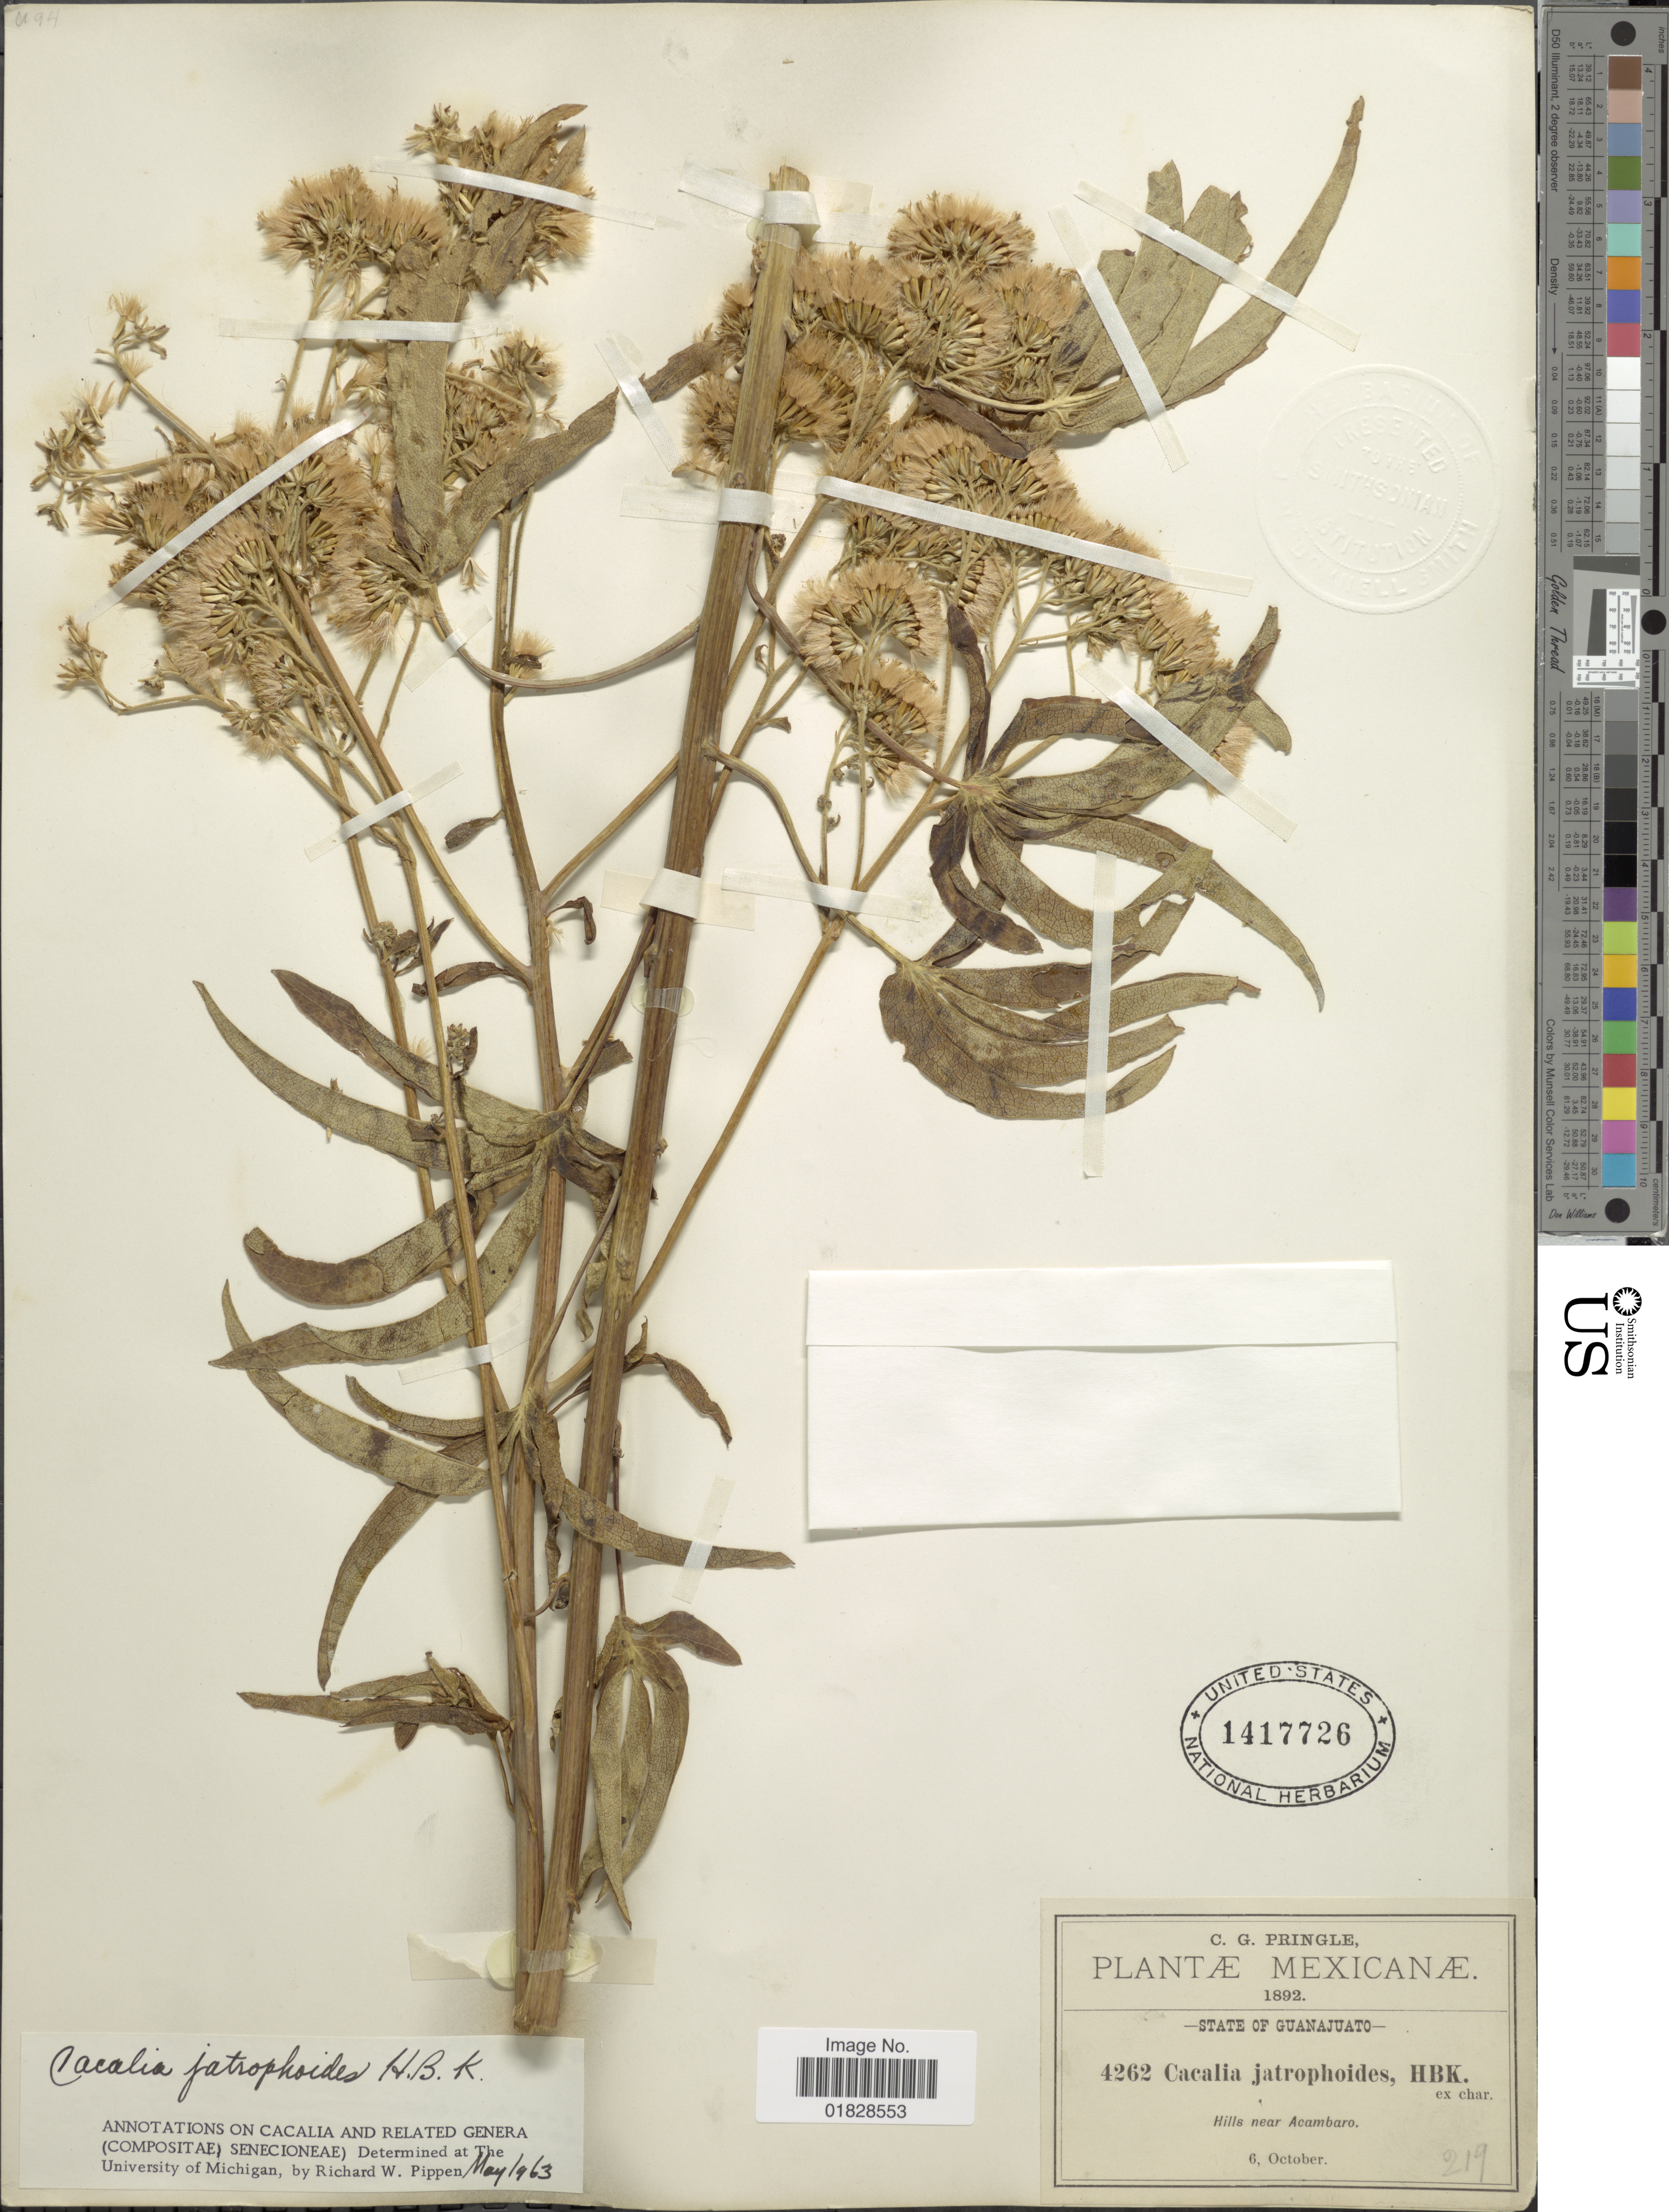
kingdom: Plantae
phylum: Tracheophyta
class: Magnoliopsida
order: Asterales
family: Asteraceae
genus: Digitacalia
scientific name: Digitacalia jatrophoides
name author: (Kunth) Pippen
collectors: C. G. Pringle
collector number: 4262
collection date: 1892-10-06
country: Mexico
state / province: Guanajuato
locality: State of Guanajuato. Hills near Acambaro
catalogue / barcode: US 1417726